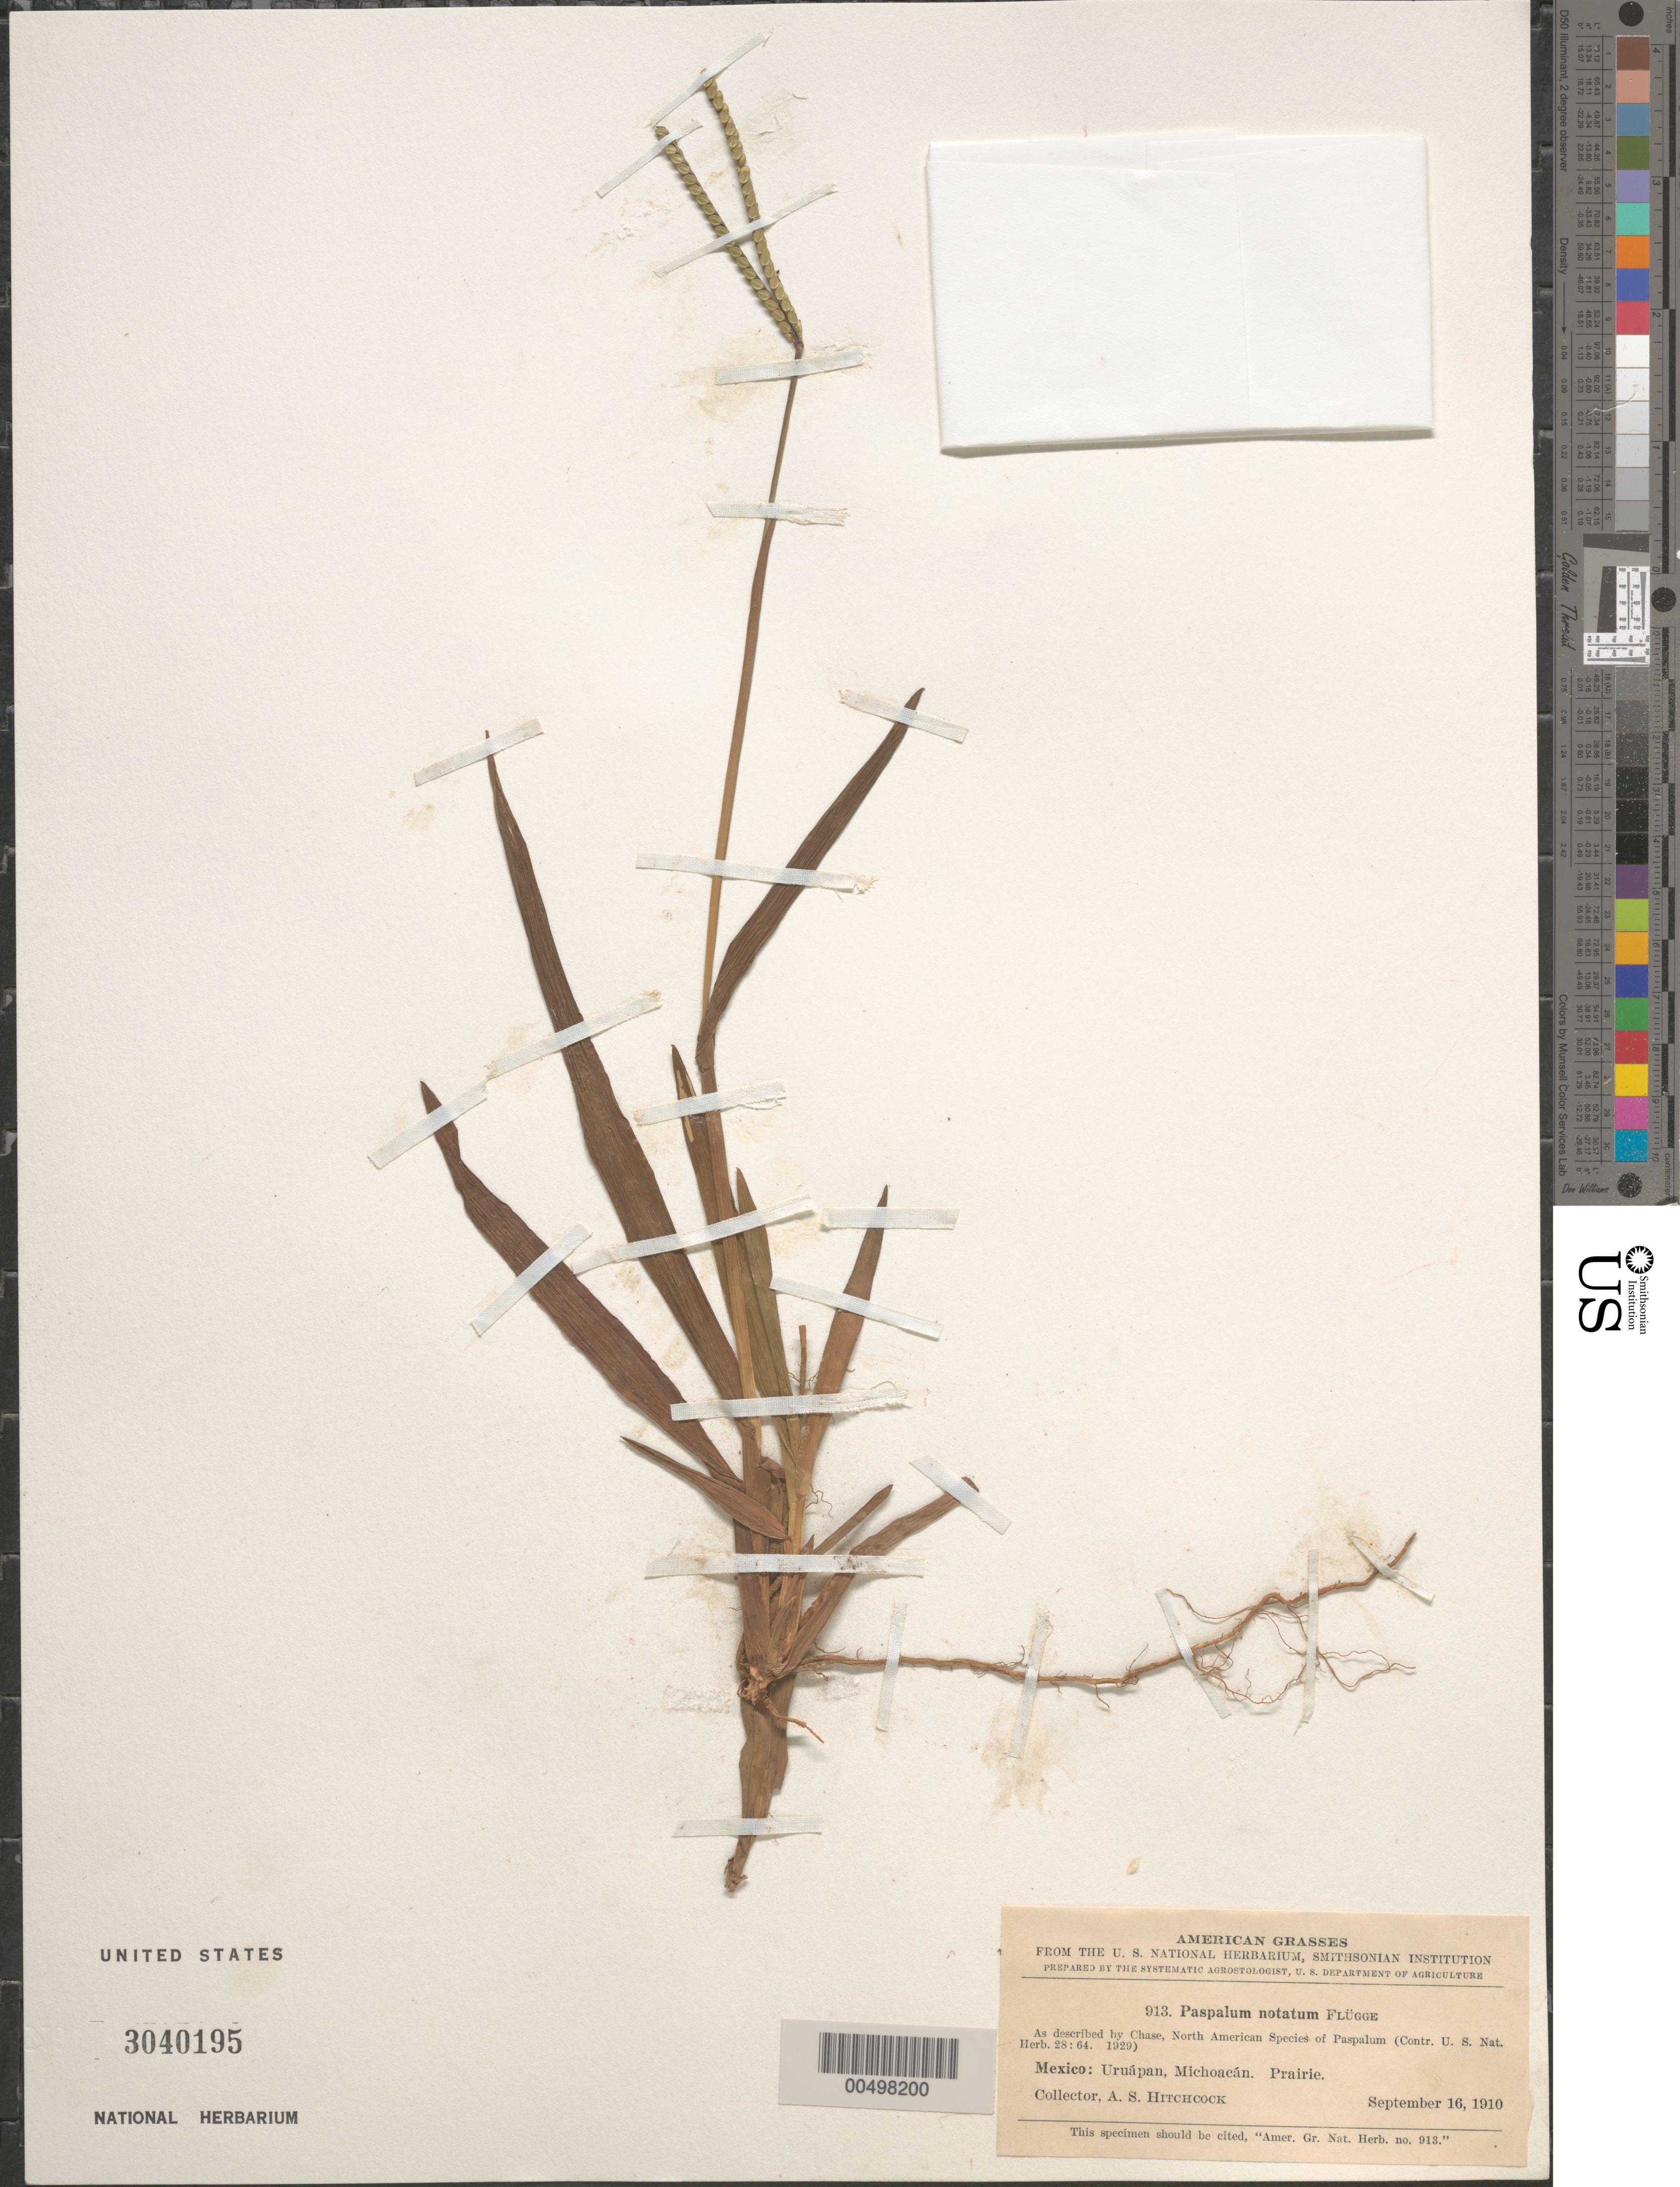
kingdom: Plantae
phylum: Tracheophyta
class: Liliopsida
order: Poales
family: Poaceae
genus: Paspalum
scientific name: Paspalum notatum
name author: Flüggé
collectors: A. S. Hitchcock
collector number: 913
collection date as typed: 16 Sep 1910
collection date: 1910-09-16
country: Mexico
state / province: Michoacán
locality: Uruapán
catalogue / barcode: US 3040195